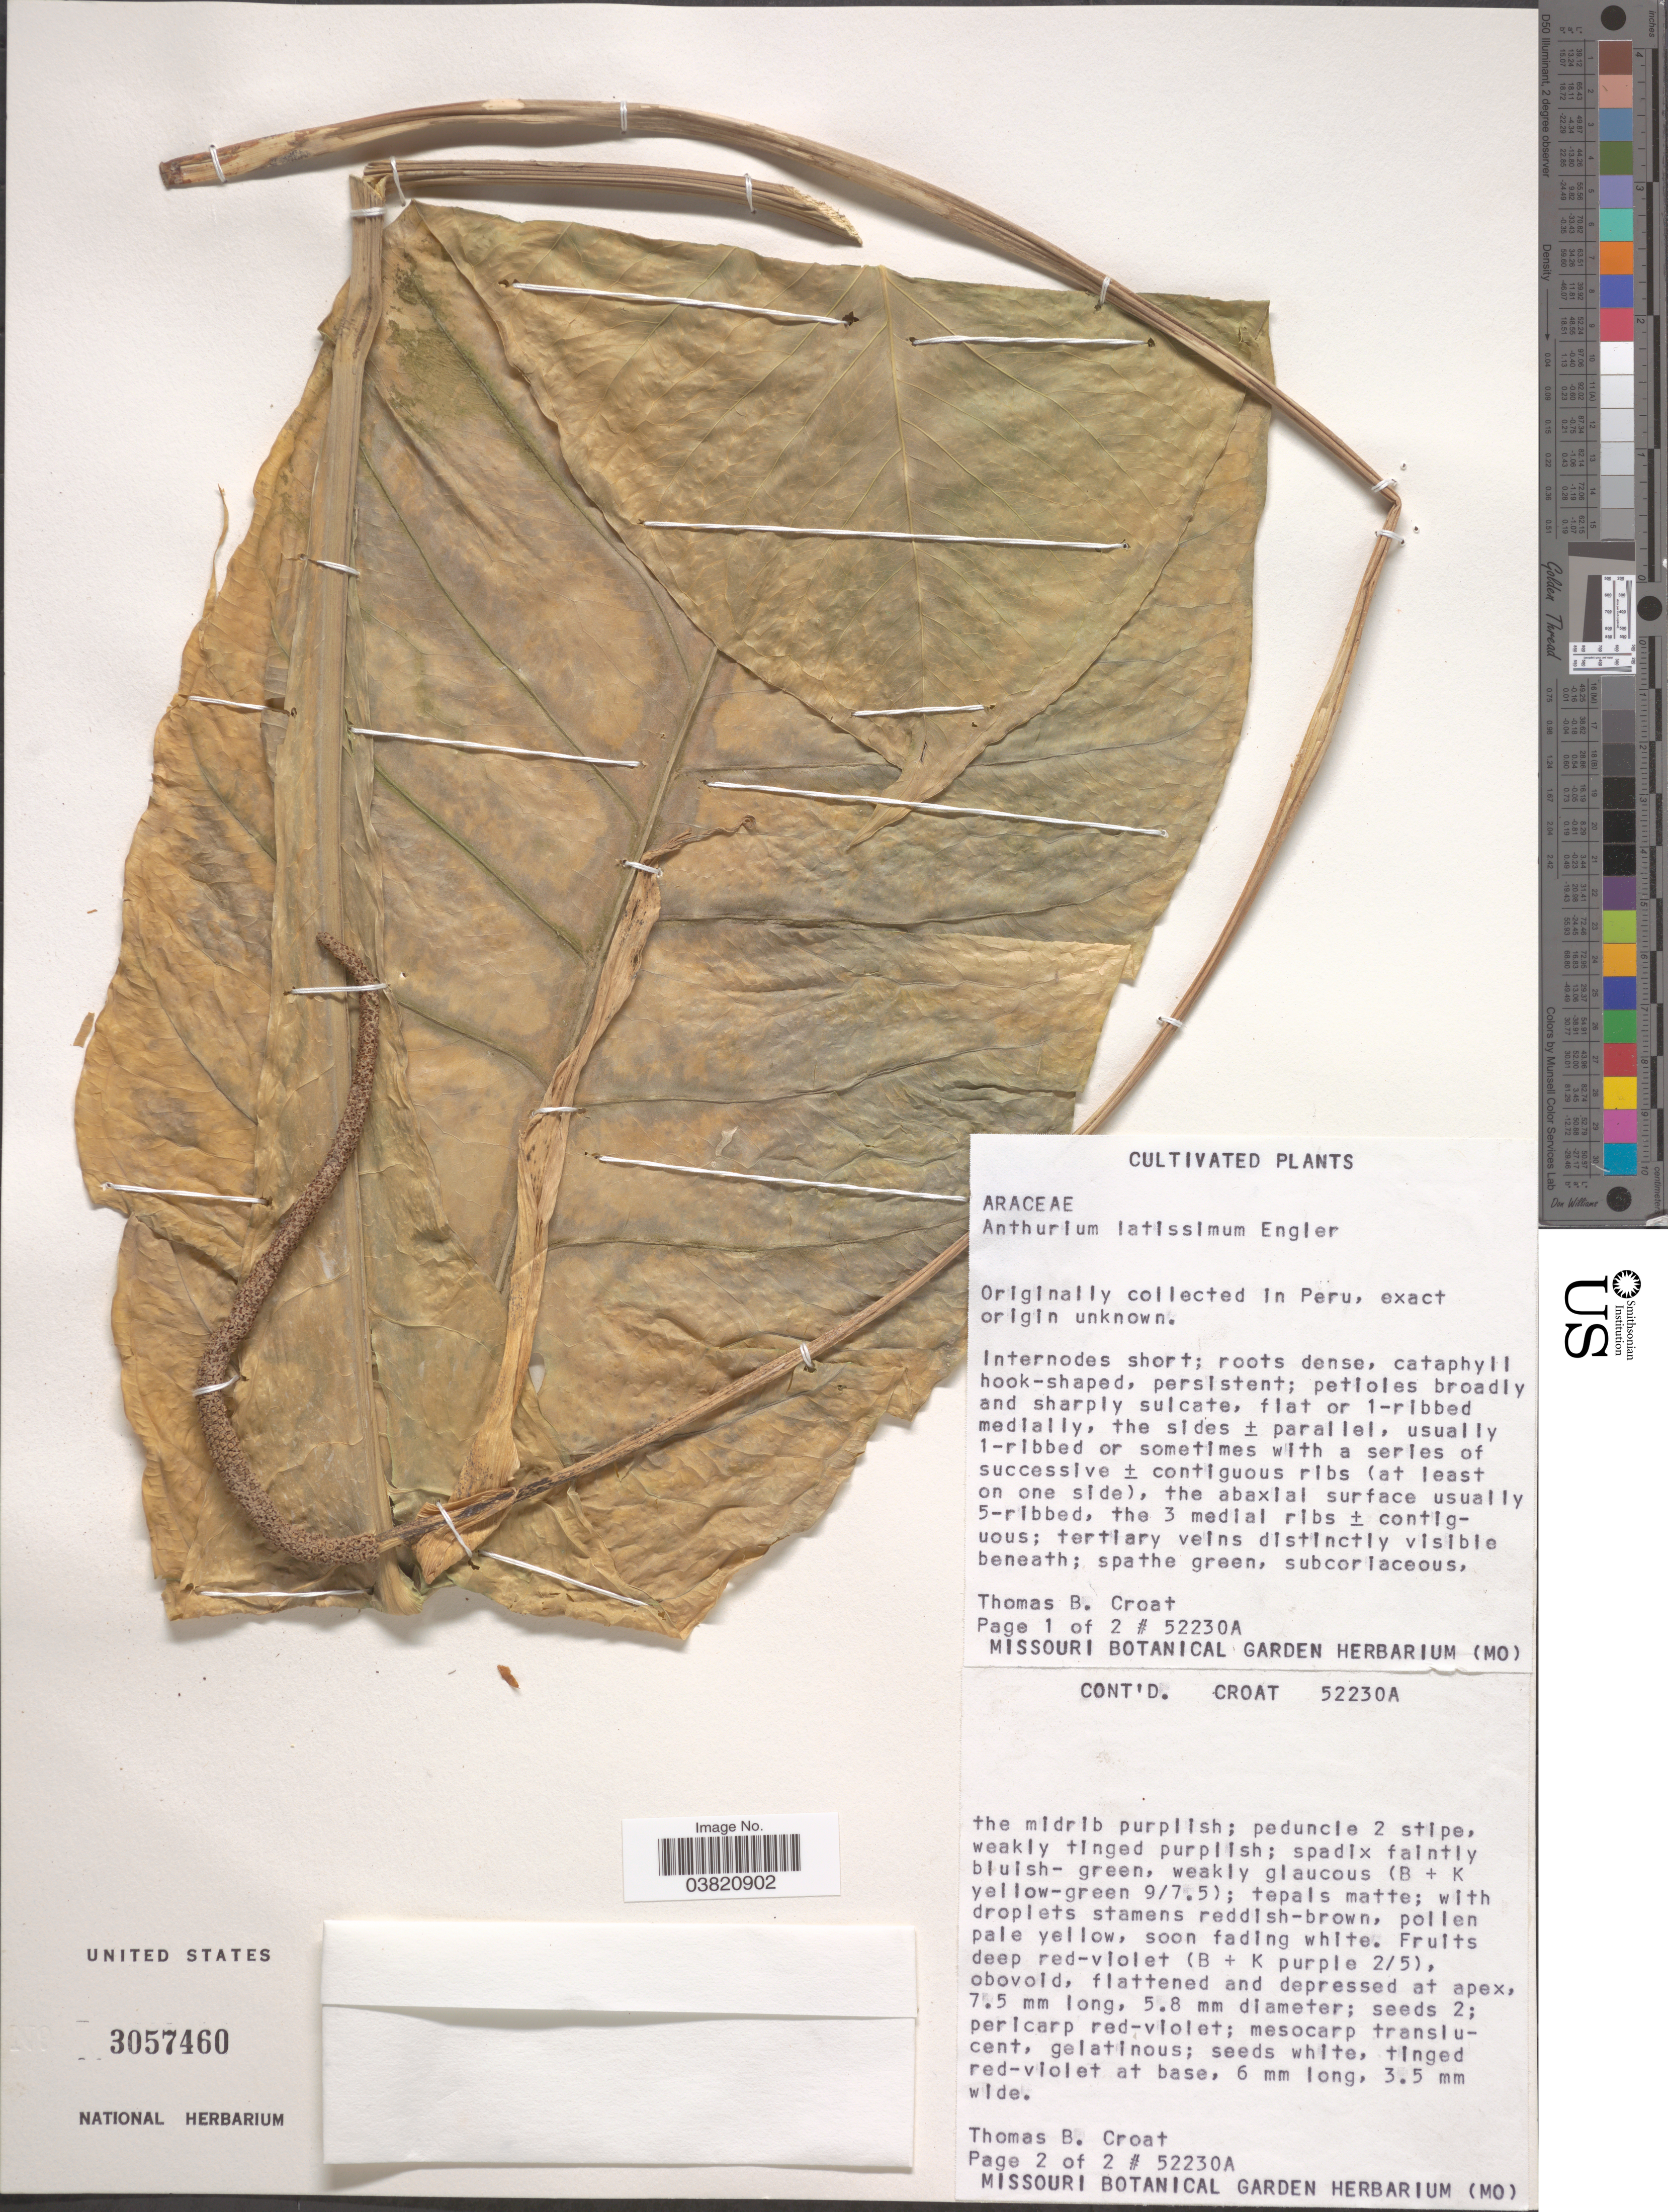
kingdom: Plantae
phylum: Tracheophyta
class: Liliopsida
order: Alismatales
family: Araceae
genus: Anthurium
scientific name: Anthurium latissimum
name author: Engl.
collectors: T. B. Croat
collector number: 52230A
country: Peru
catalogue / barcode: US 3057460